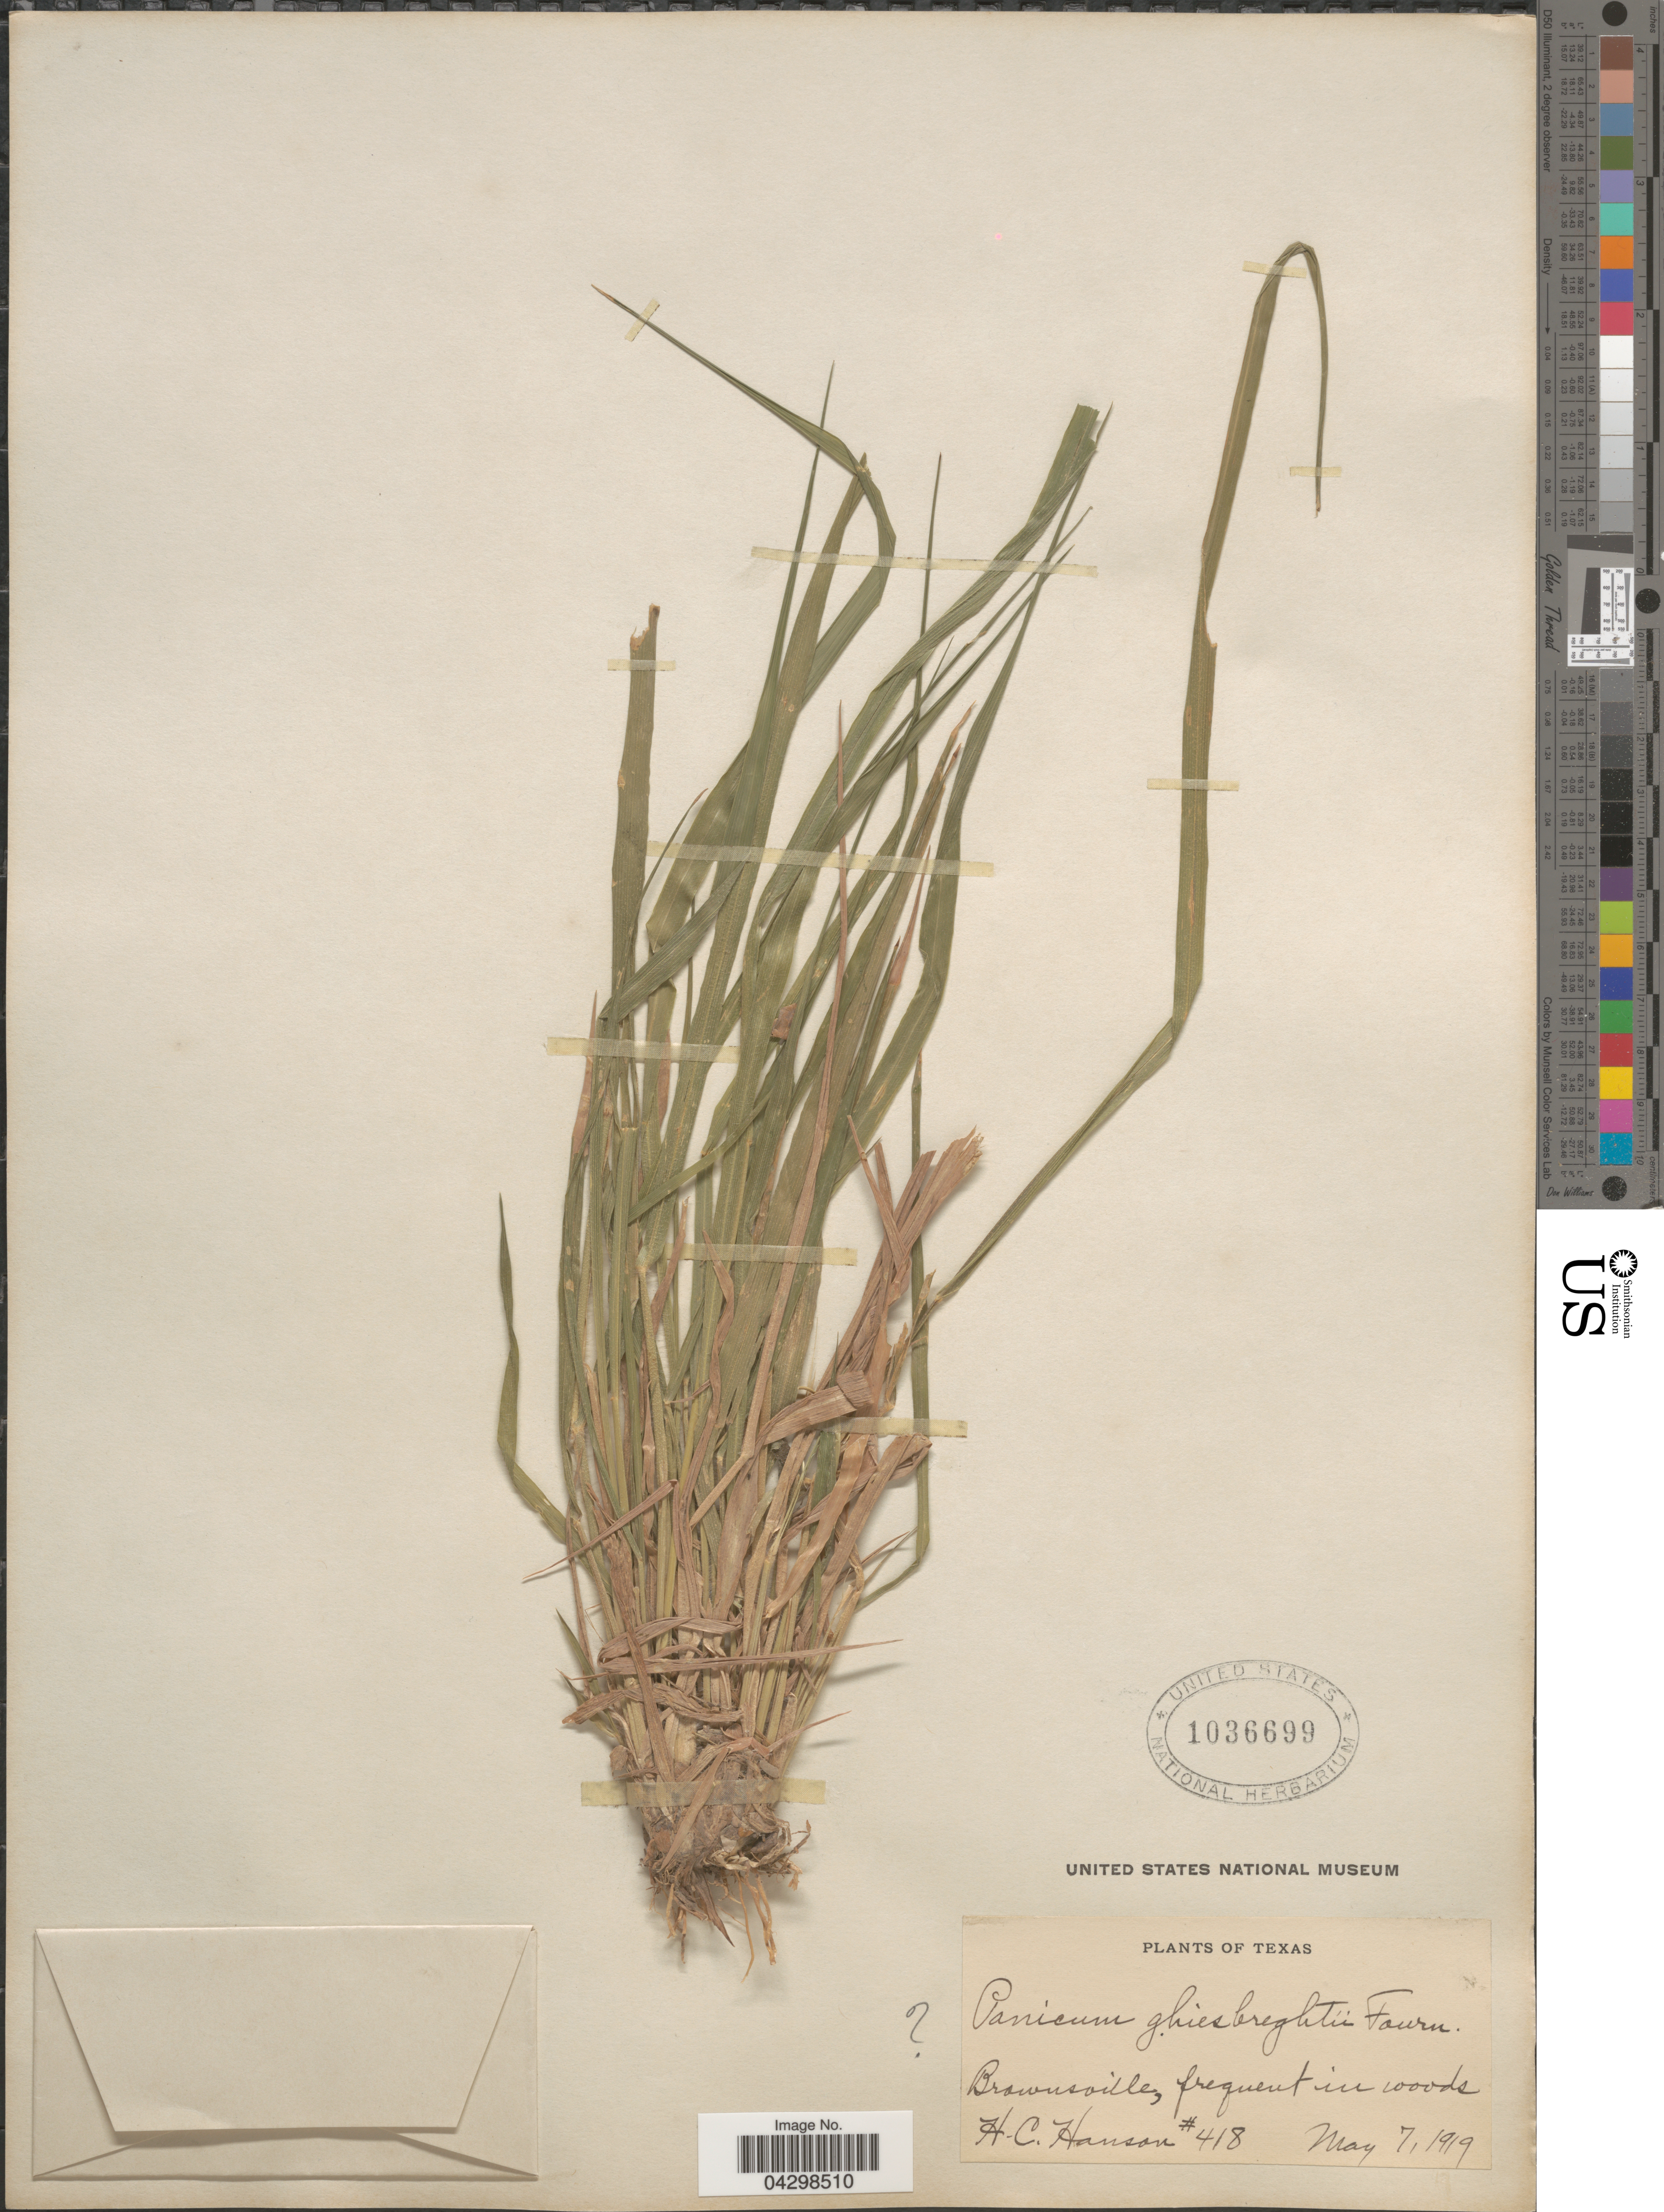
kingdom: Plantae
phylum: Tracheophyta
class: Liliopsida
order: Poales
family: Poaceae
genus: Panicum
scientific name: Panicum ghiesbreghtii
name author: E. Fourn.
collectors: H. Hanson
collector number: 418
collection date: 1919-05-07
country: United States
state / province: Texas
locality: Brownsville, frequent in woods.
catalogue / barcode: US 1036699